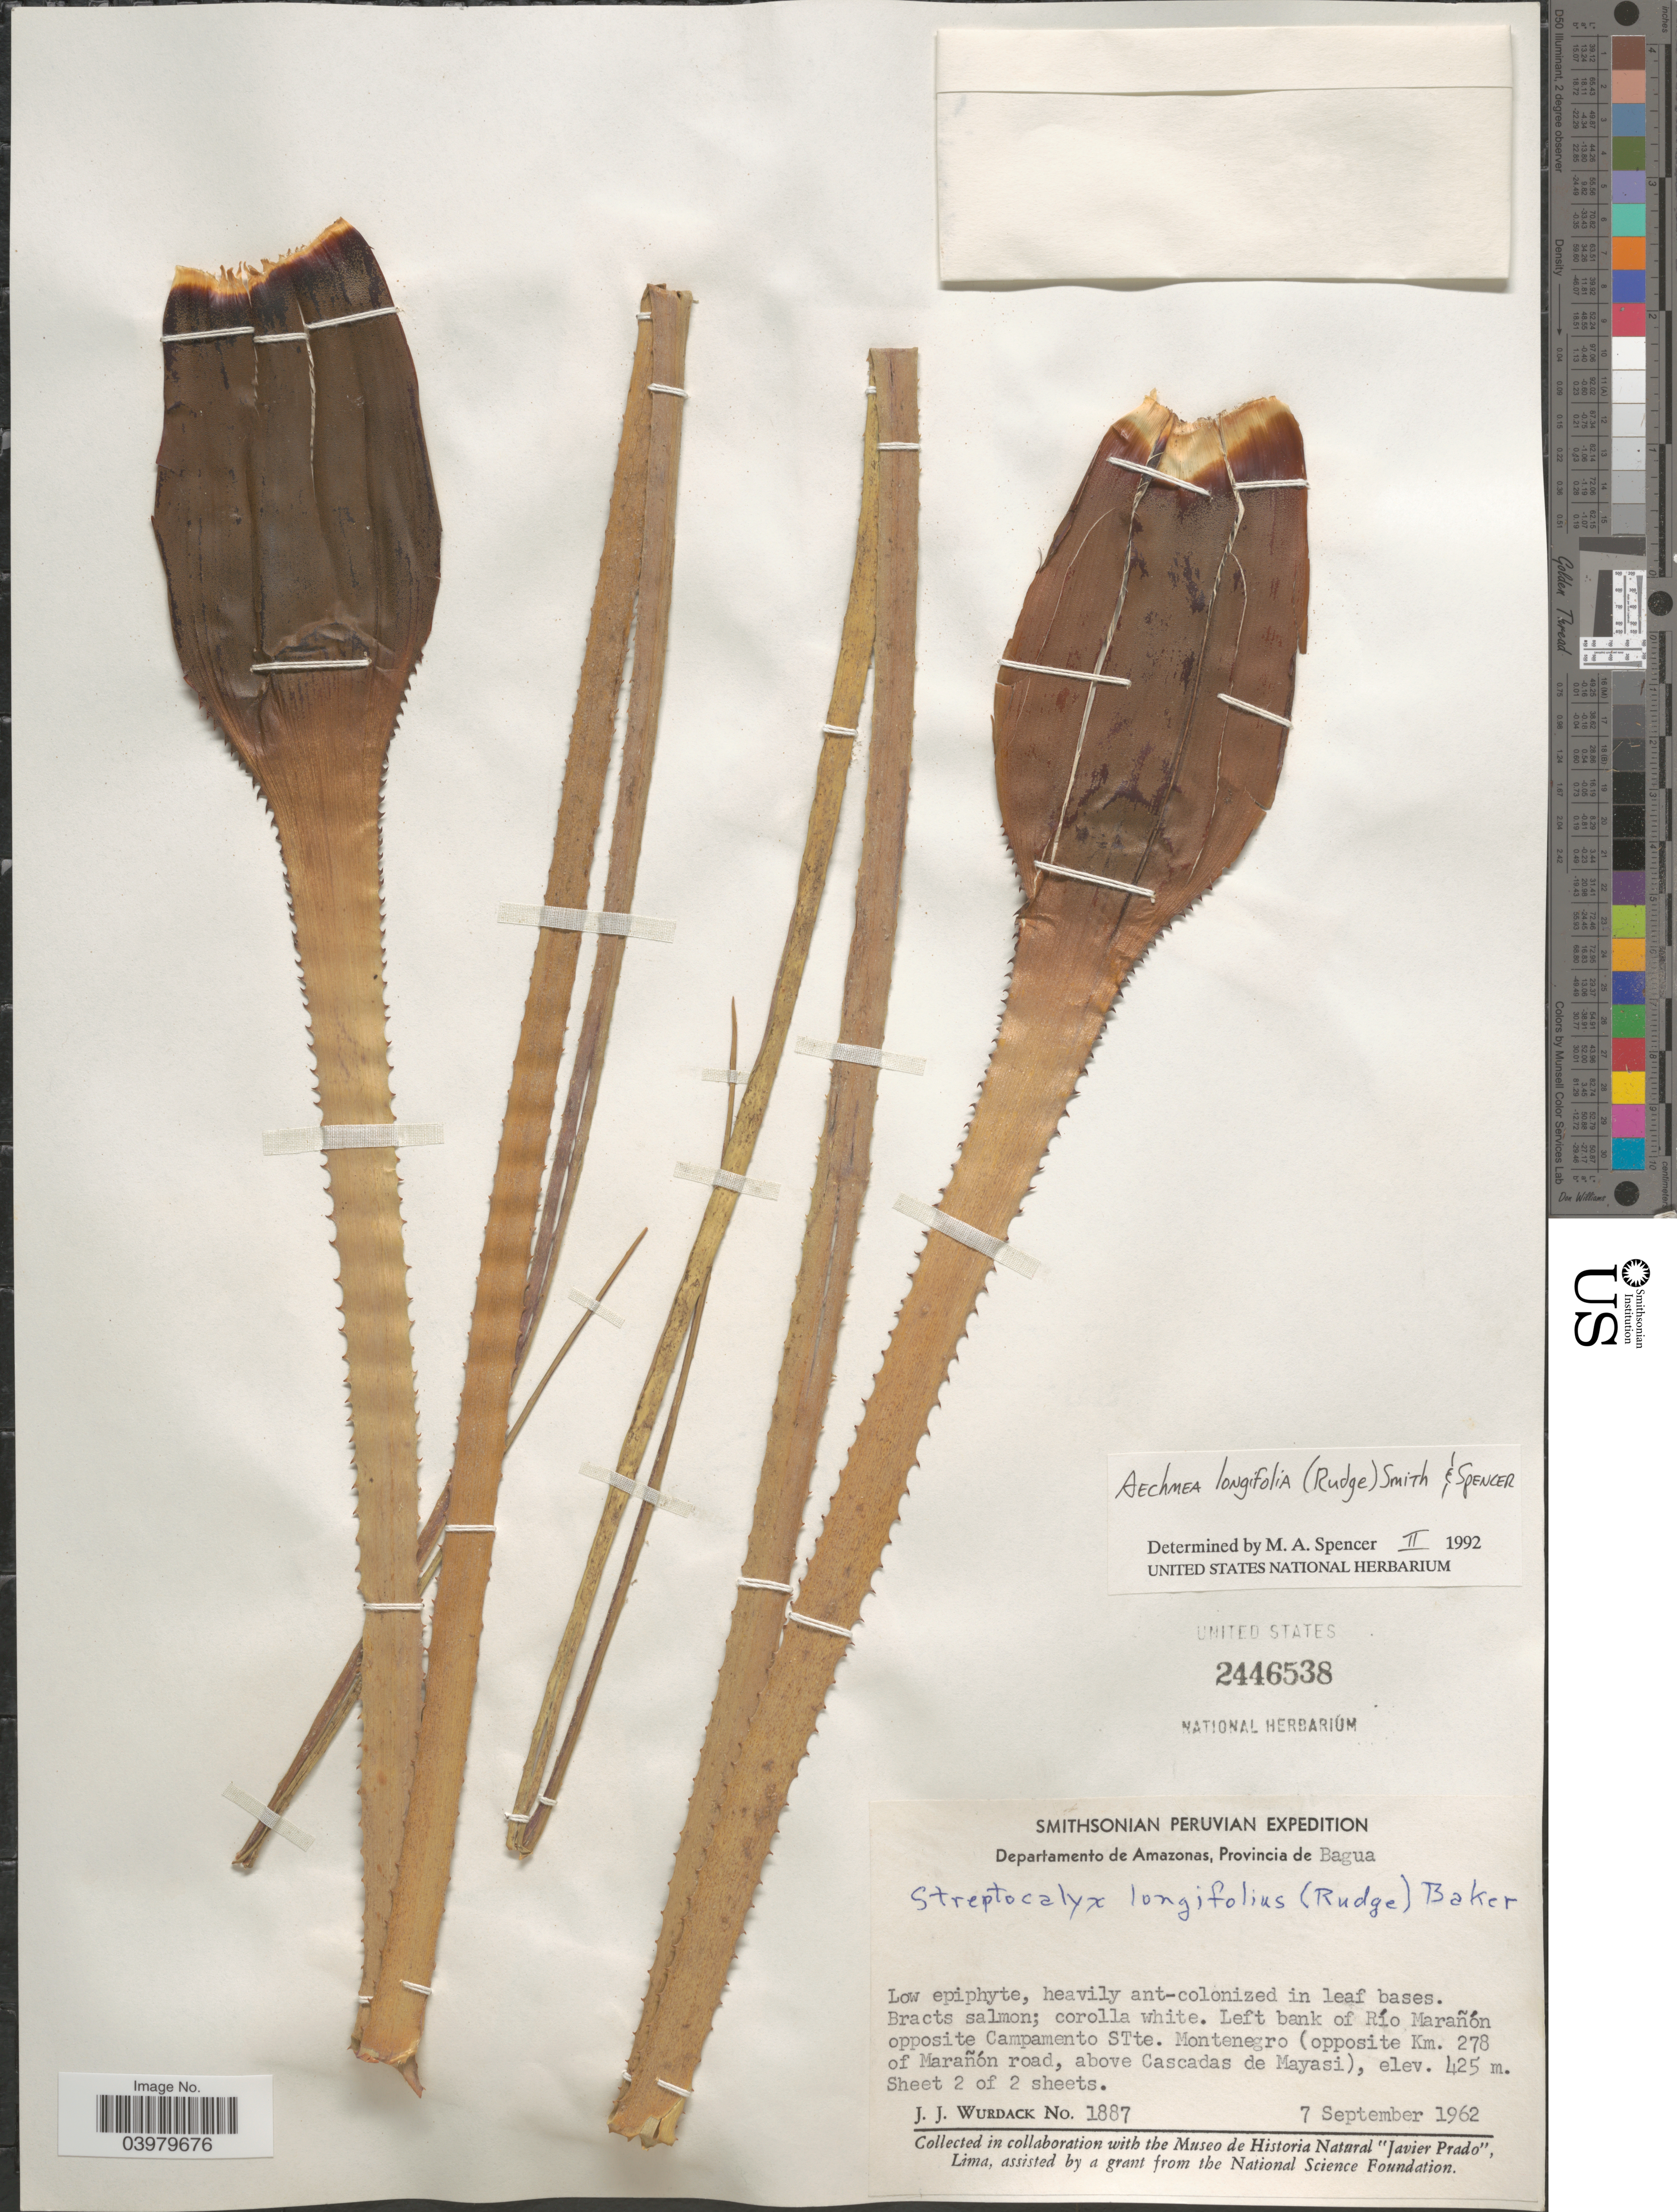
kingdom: Plantae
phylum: Tracheophyta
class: Liliopsida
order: Poales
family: Bromeliaceae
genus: Aechmea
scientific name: Aechmea longifolia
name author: (Rudge) L.B. Sm. & M.A. Spencer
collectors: J. J. Wurdack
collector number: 1887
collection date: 1962-09-07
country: Peru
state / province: Amazonas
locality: Departamento de Amazonas, Provincia de Bagua. Left bank of Río Marañón opposite Campamento STte. Montenegro (opposite Km. 278 of Marañón road, above Cascadas de Mayasi).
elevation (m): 425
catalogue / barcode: US 2446538